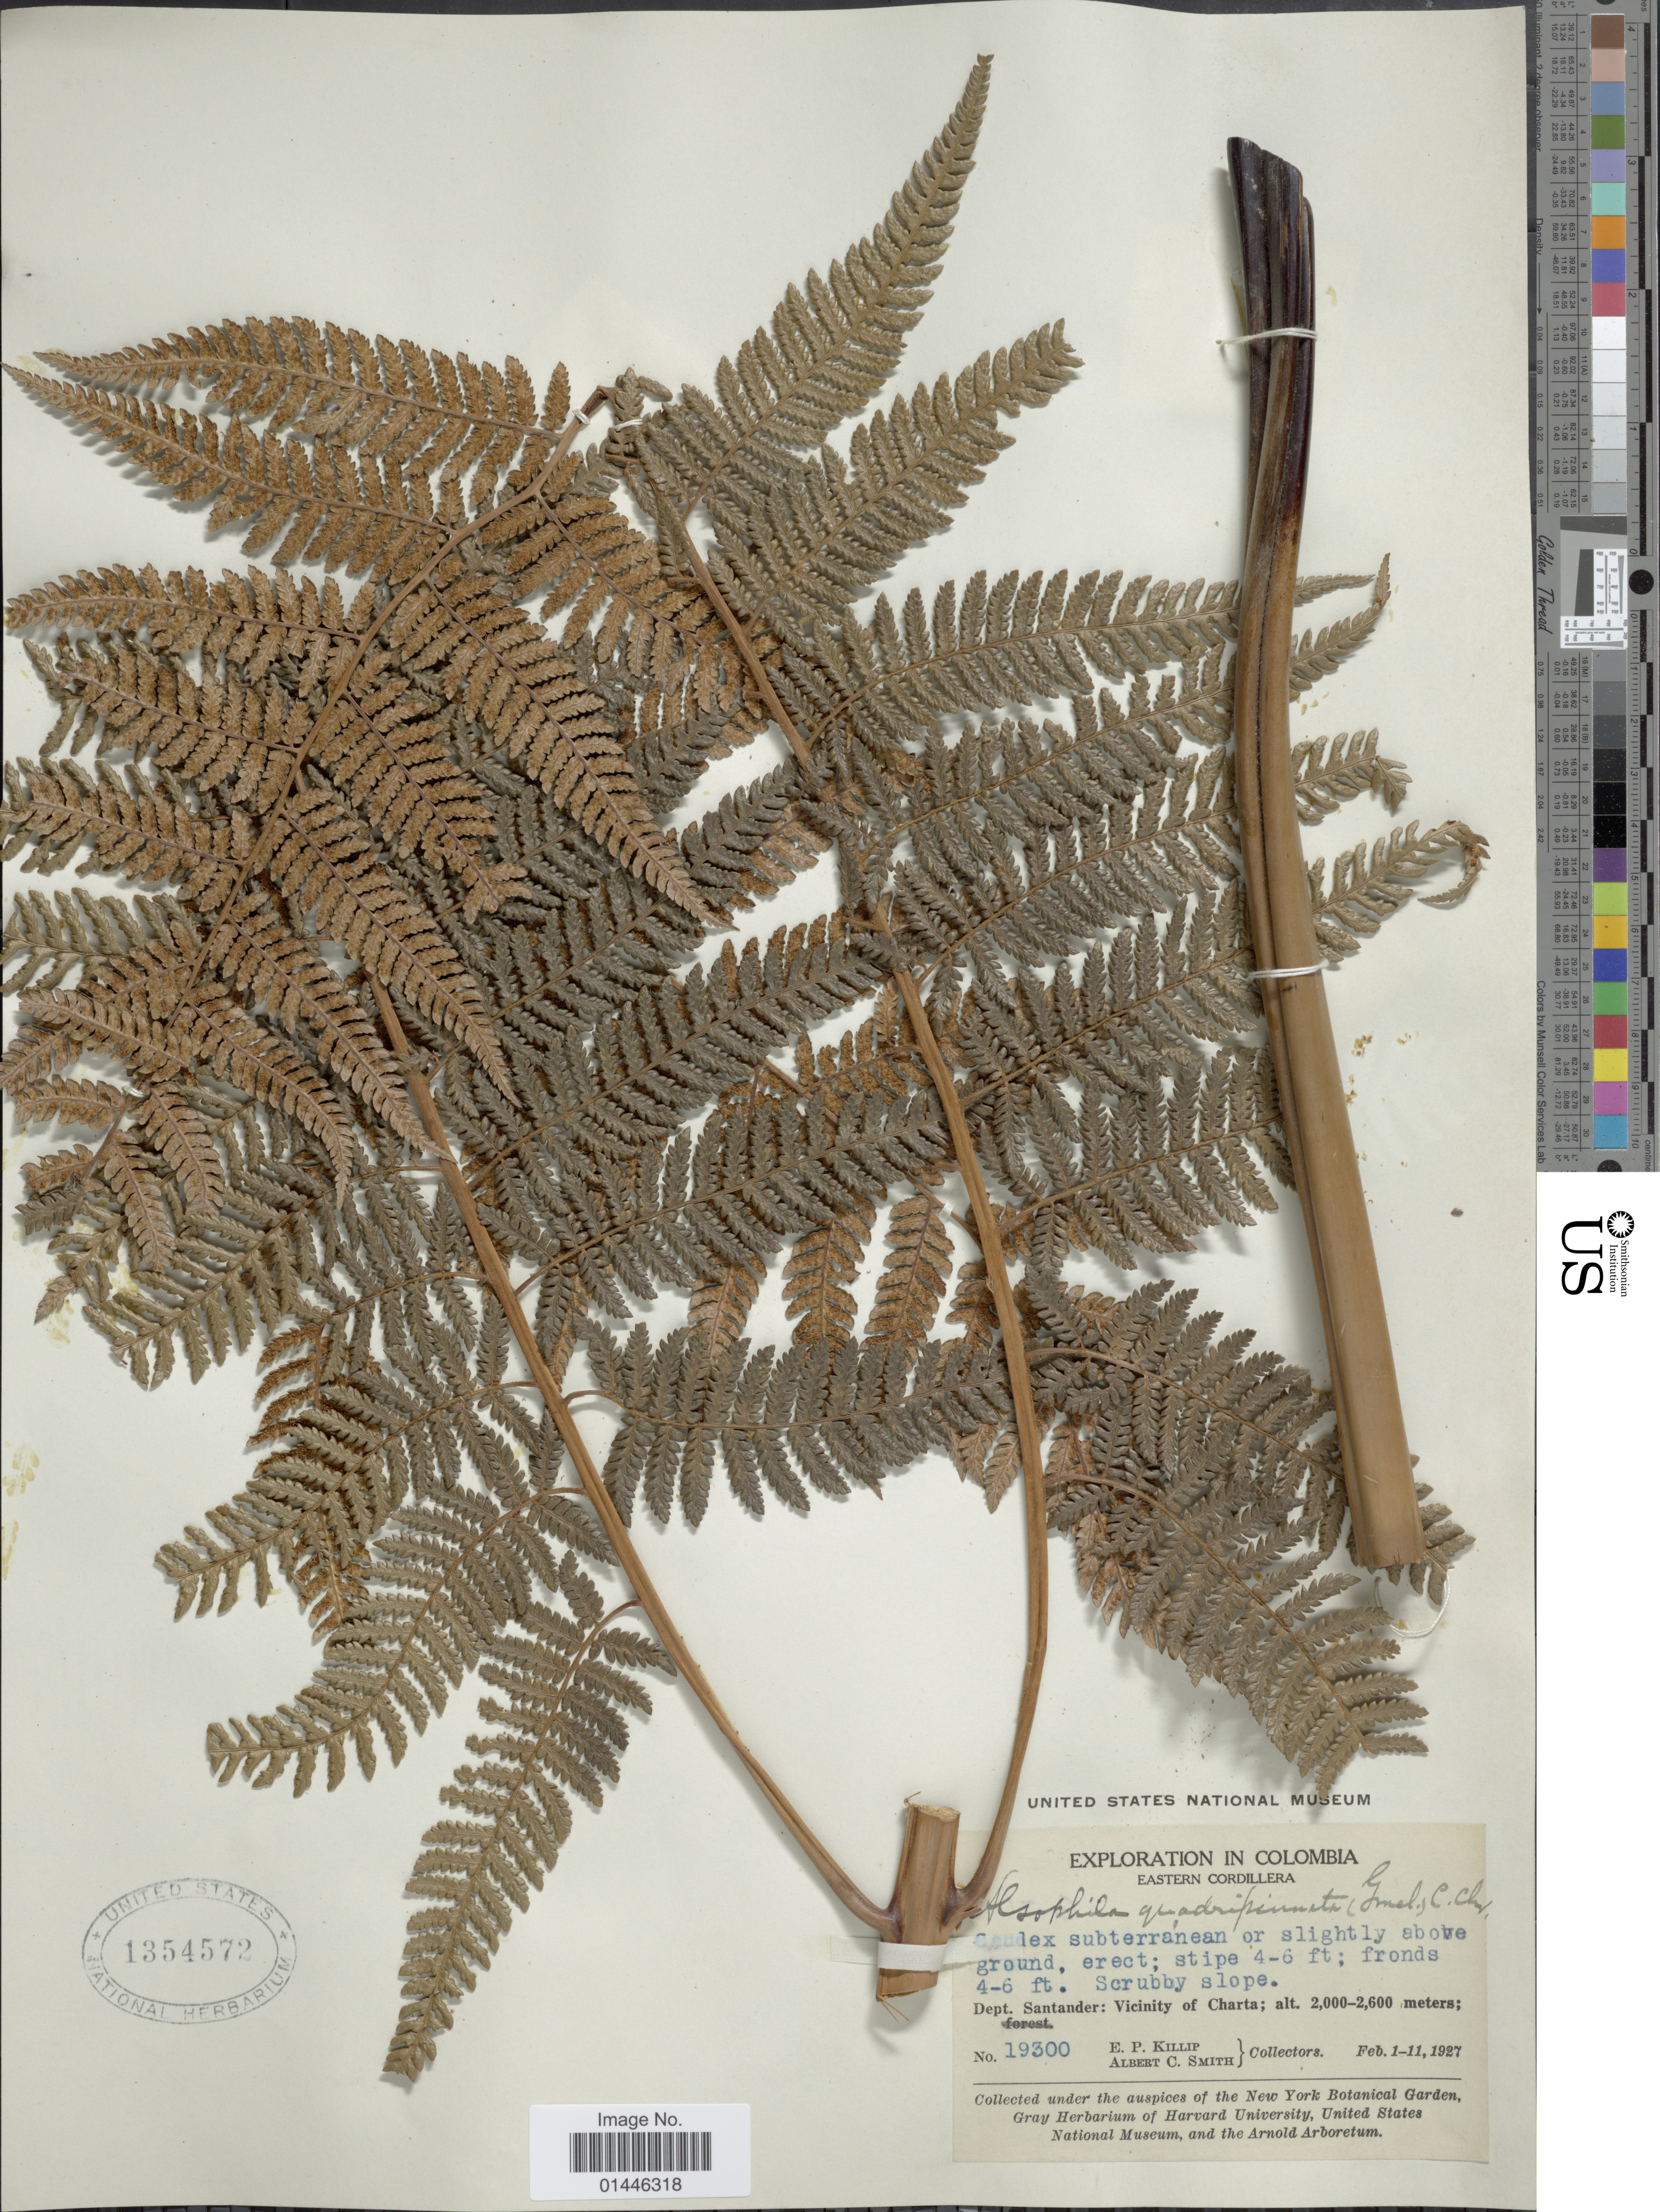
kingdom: Plantae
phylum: Tracheophyta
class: Polypodiopsida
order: Cyatheales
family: Dicksoniaceae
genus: Lophosoria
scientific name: Lophosoria quadripinnata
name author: (J.F. Gmel.) C. Chr.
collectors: E. P. Killip & A. C. Smith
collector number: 19300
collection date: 1927-02-01/1927-02-11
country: Colombia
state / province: Santander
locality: Eastern Cordillera. Vicinity of Charta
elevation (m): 2000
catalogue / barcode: US 1354572